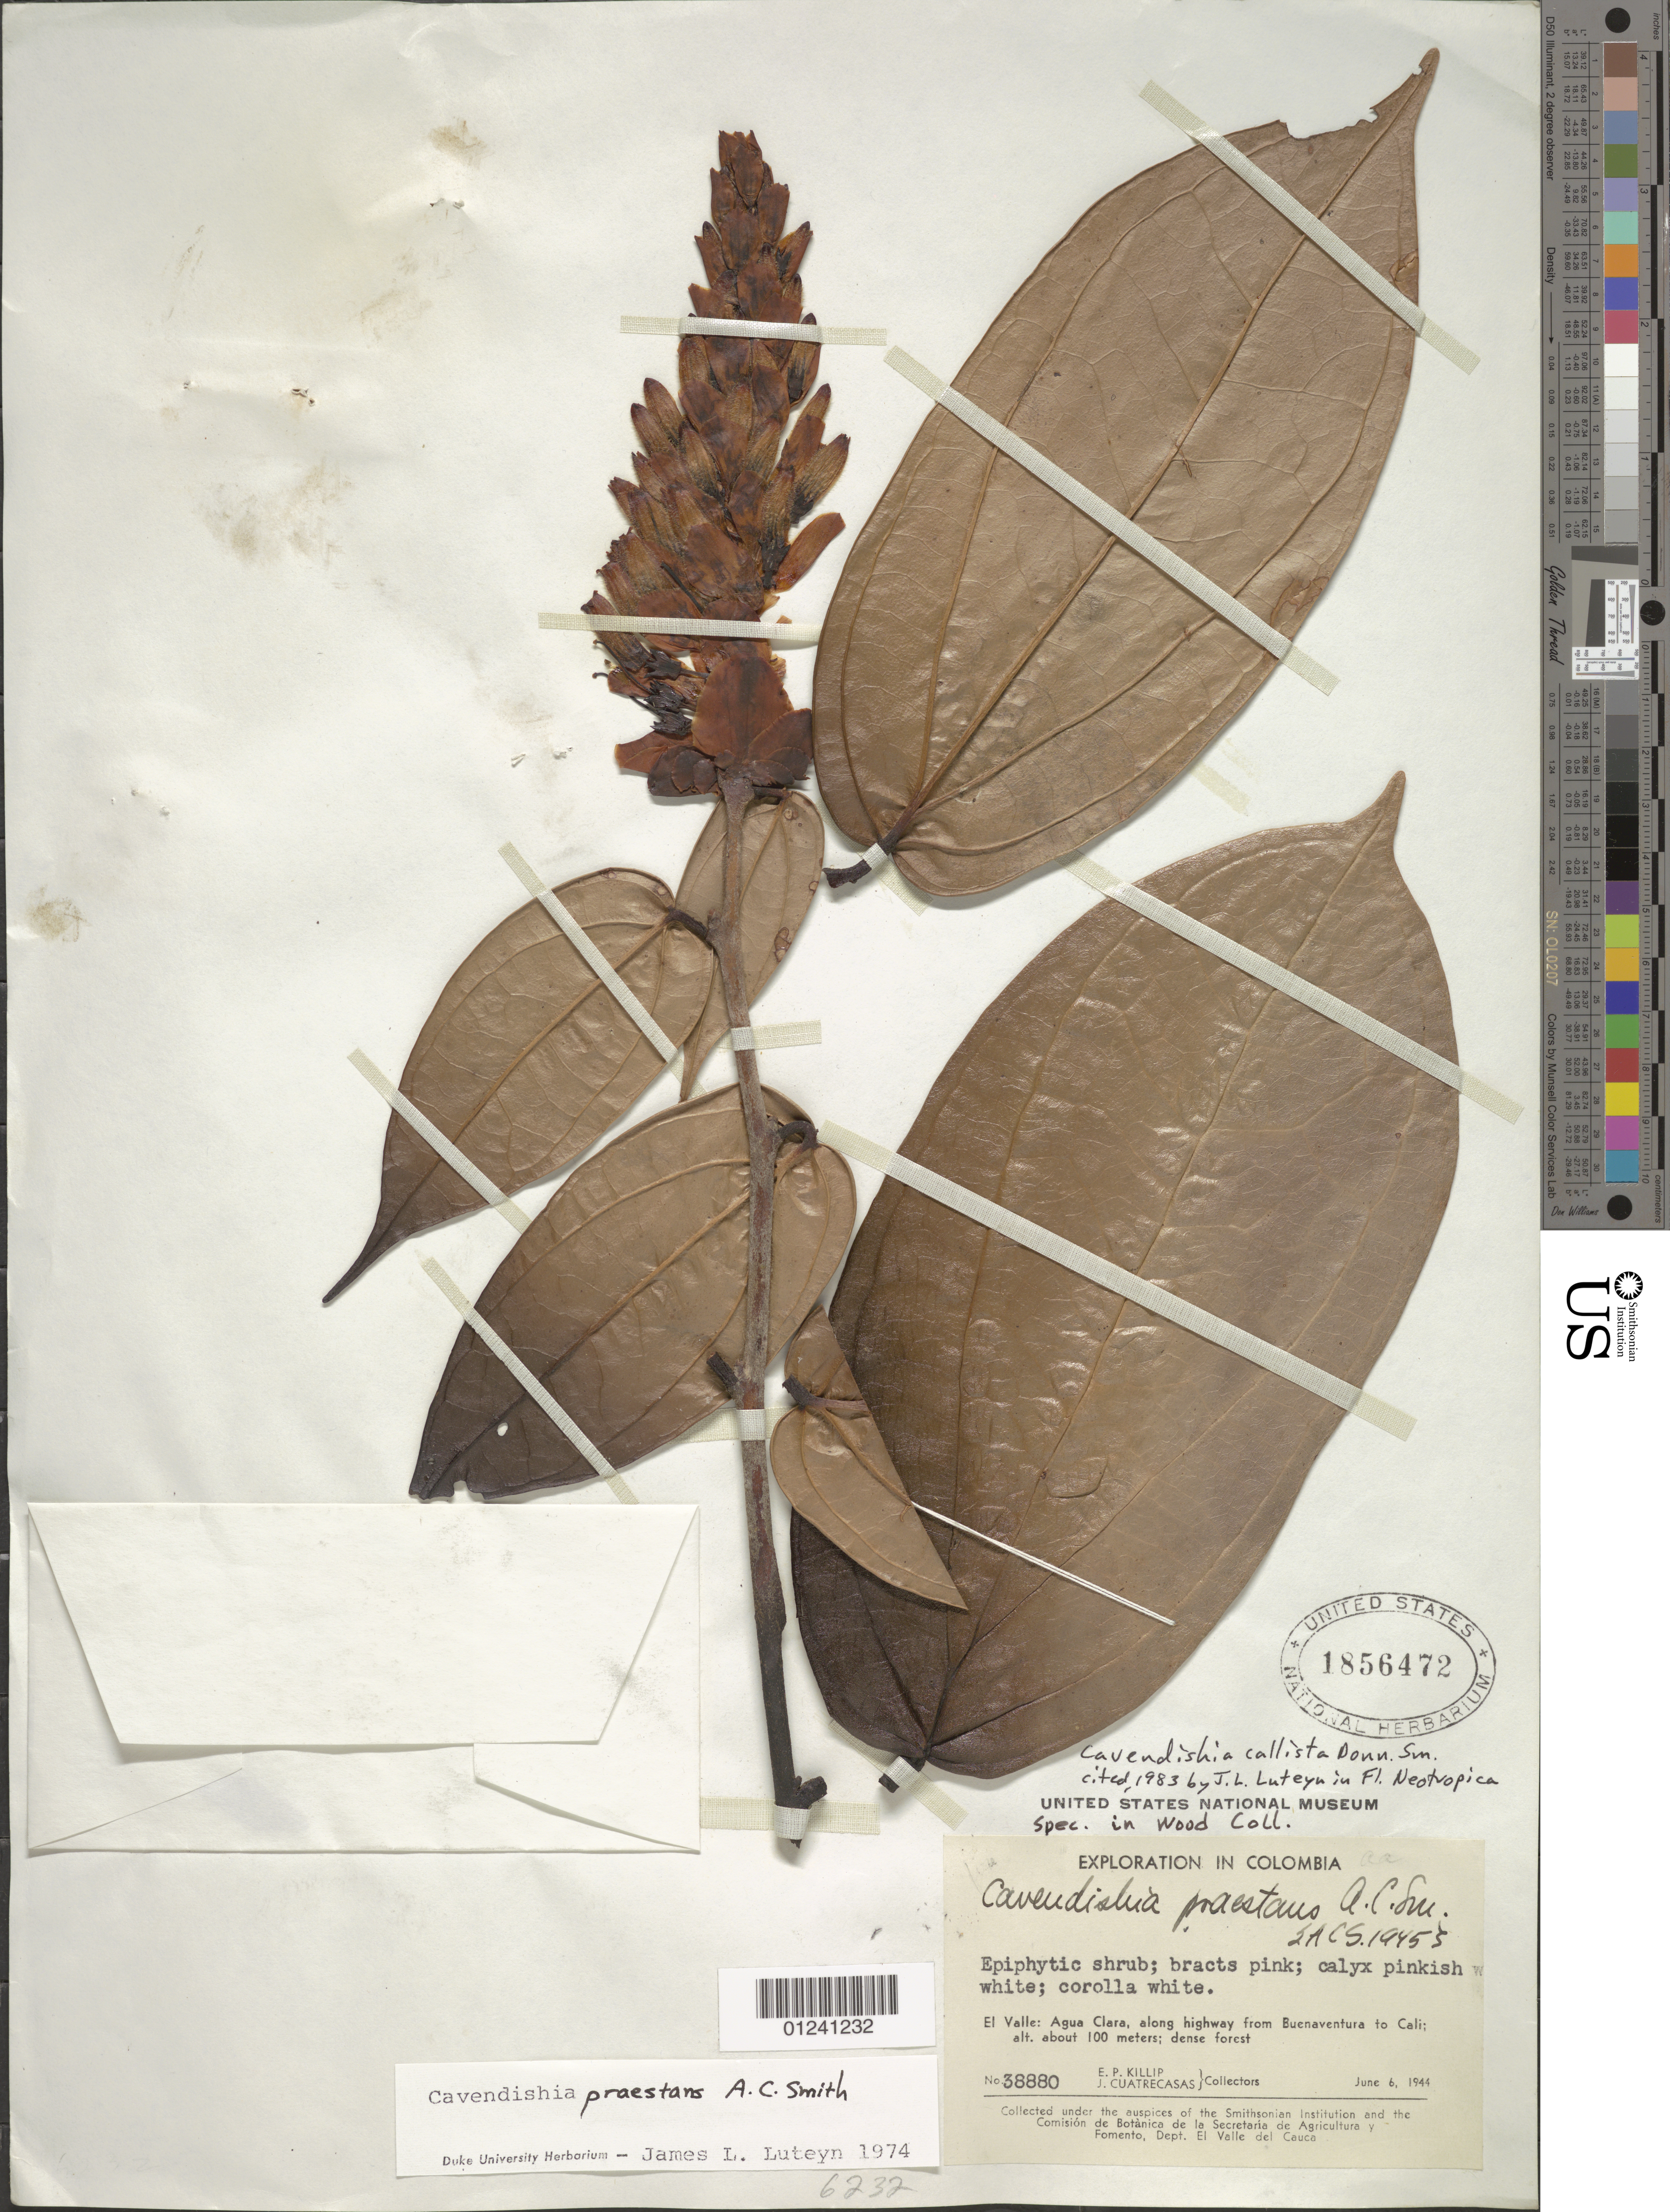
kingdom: Plantae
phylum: Tracheophyta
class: Magnoliopsida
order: Ericales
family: Ericaceae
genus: Cavendishia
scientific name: Cavendishia praestans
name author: A.C. Sm.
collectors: E. P. Killip & J. Cuatrecasas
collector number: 38880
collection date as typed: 06 Jun 1944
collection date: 1944-06-06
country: Colombia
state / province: Valle del Cauca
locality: Agua Clara, along highway from Buena Ventura to Cali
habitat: dense forest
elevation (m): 100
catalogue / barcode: US 1854672